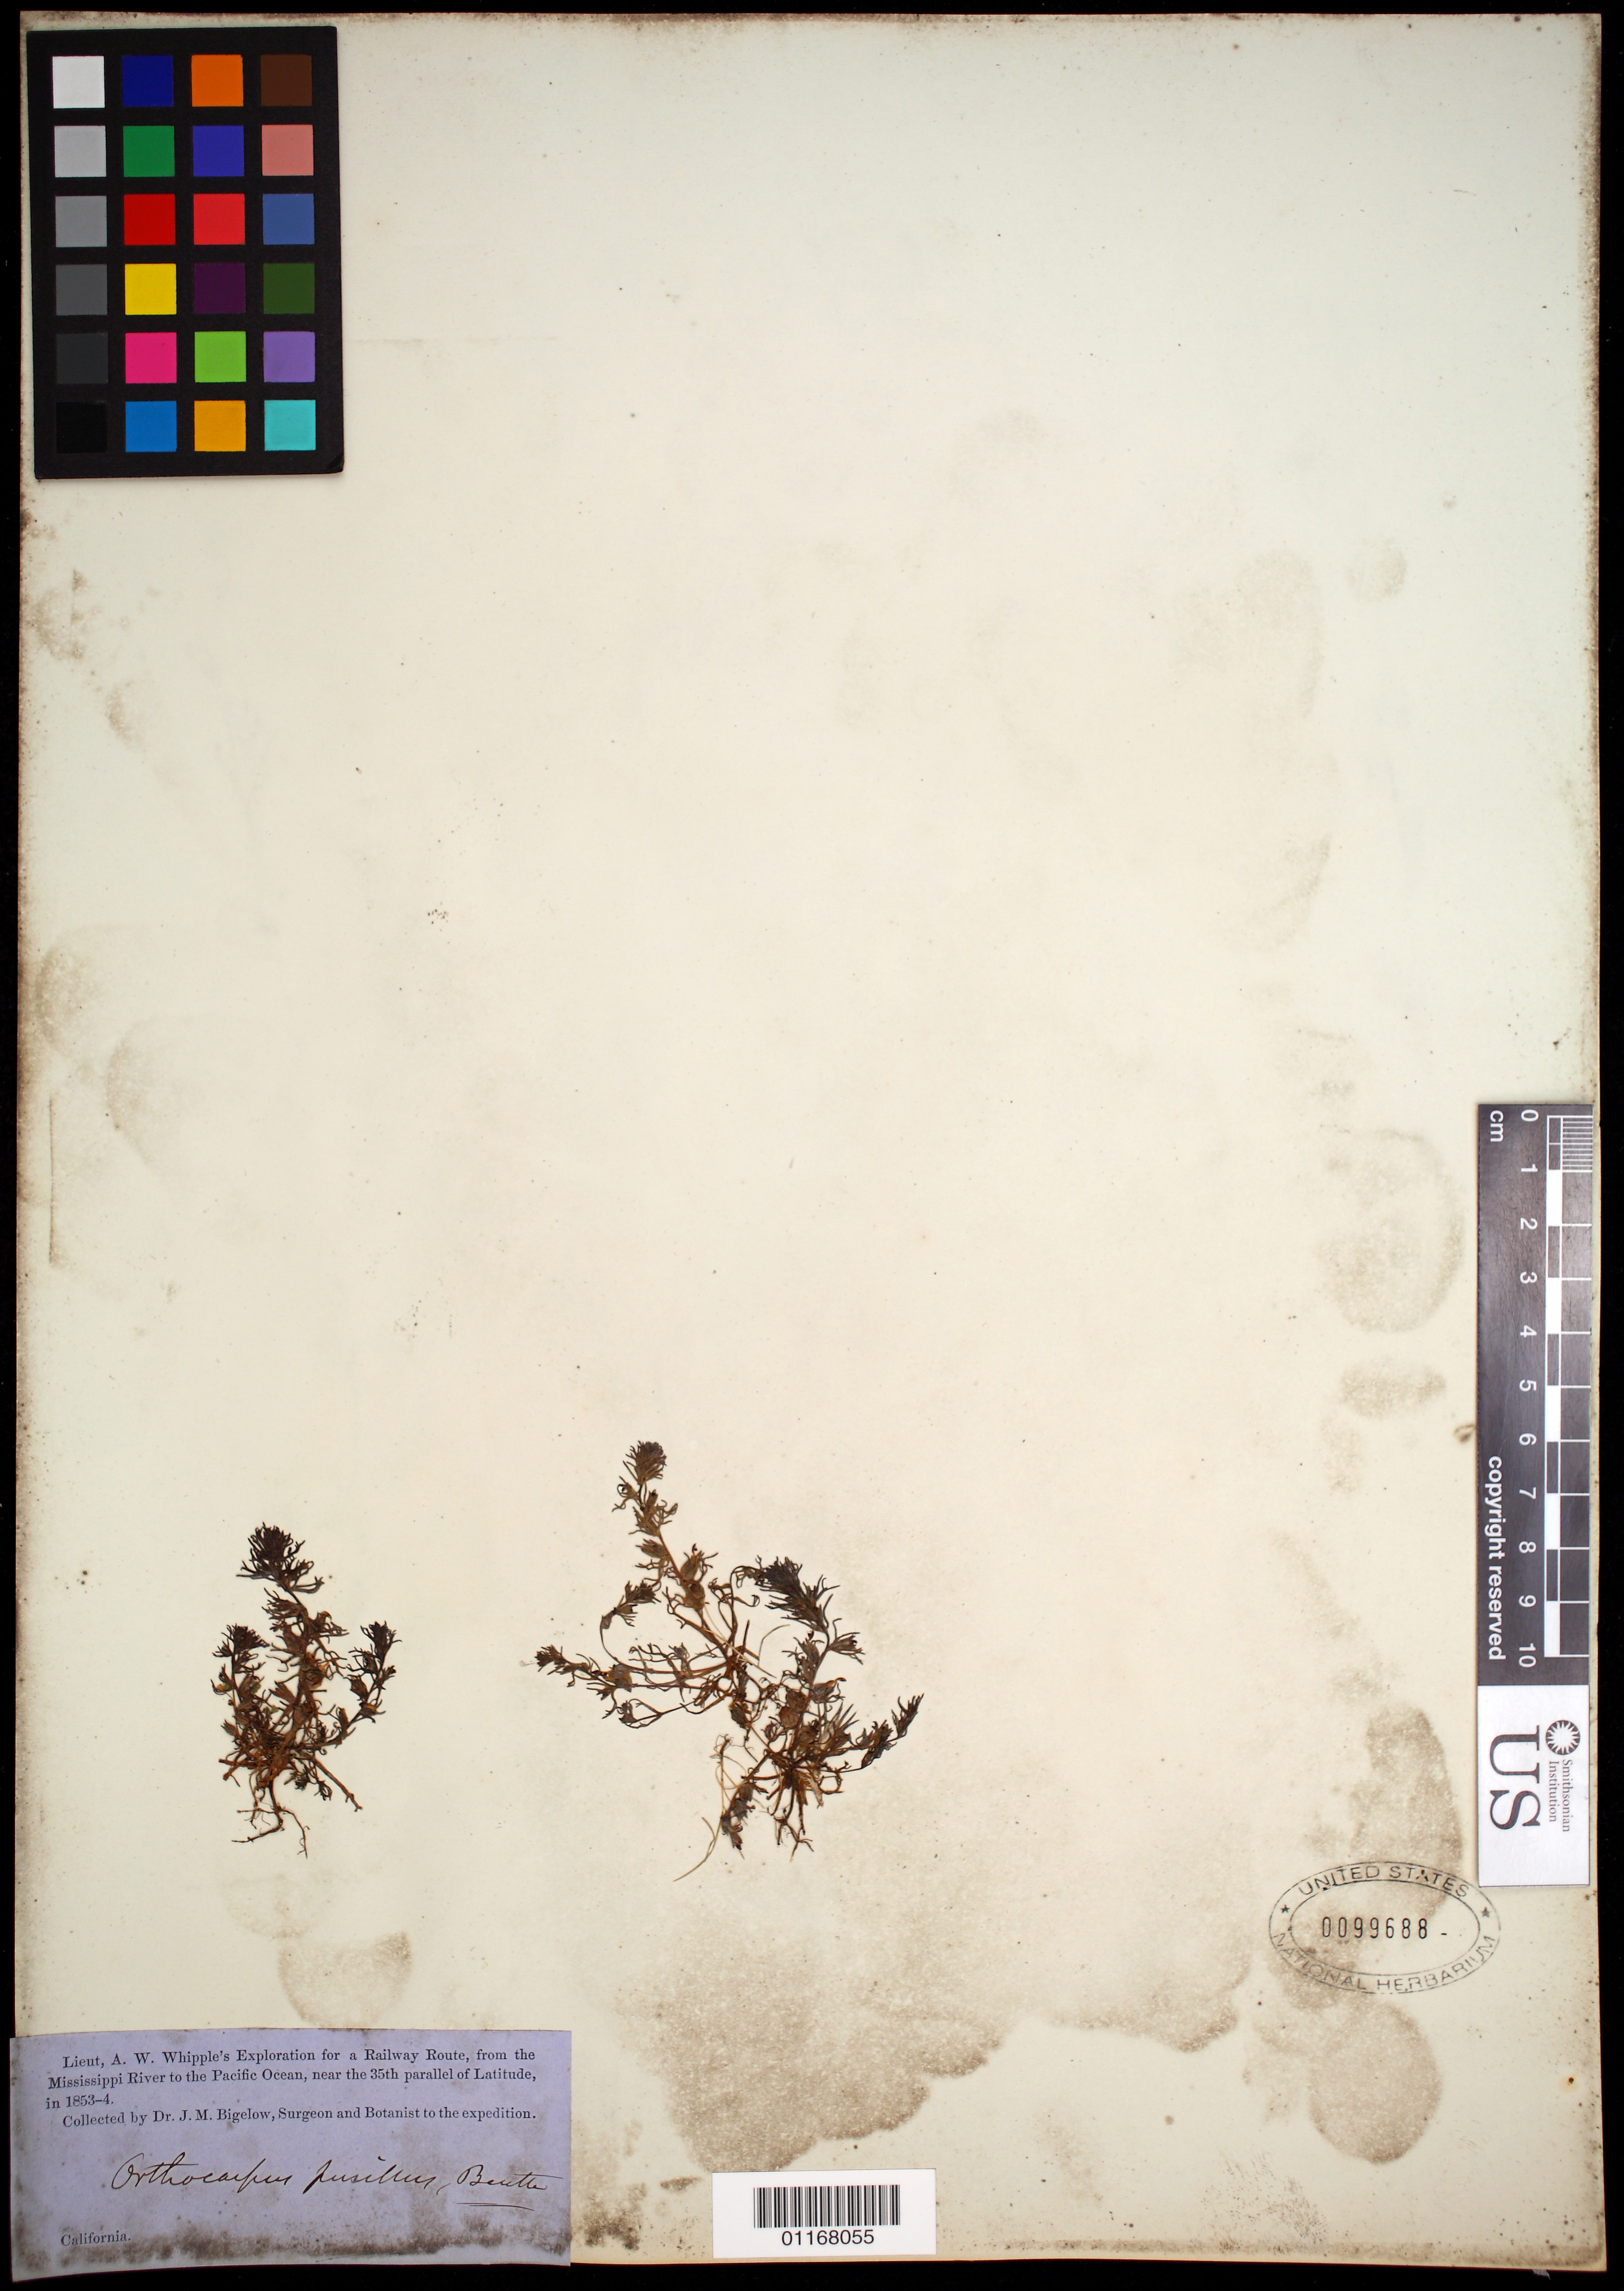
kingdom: Plantae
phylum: Tracheophyta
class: Magnoliopsida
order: Lamiales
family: Orobanchaceae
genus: Orthocarpus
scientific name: Orthocarpus pusillus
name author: Benth.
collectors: J. M. Bigelow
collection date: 1853/1854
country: United States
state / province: California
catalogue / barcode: US 99688